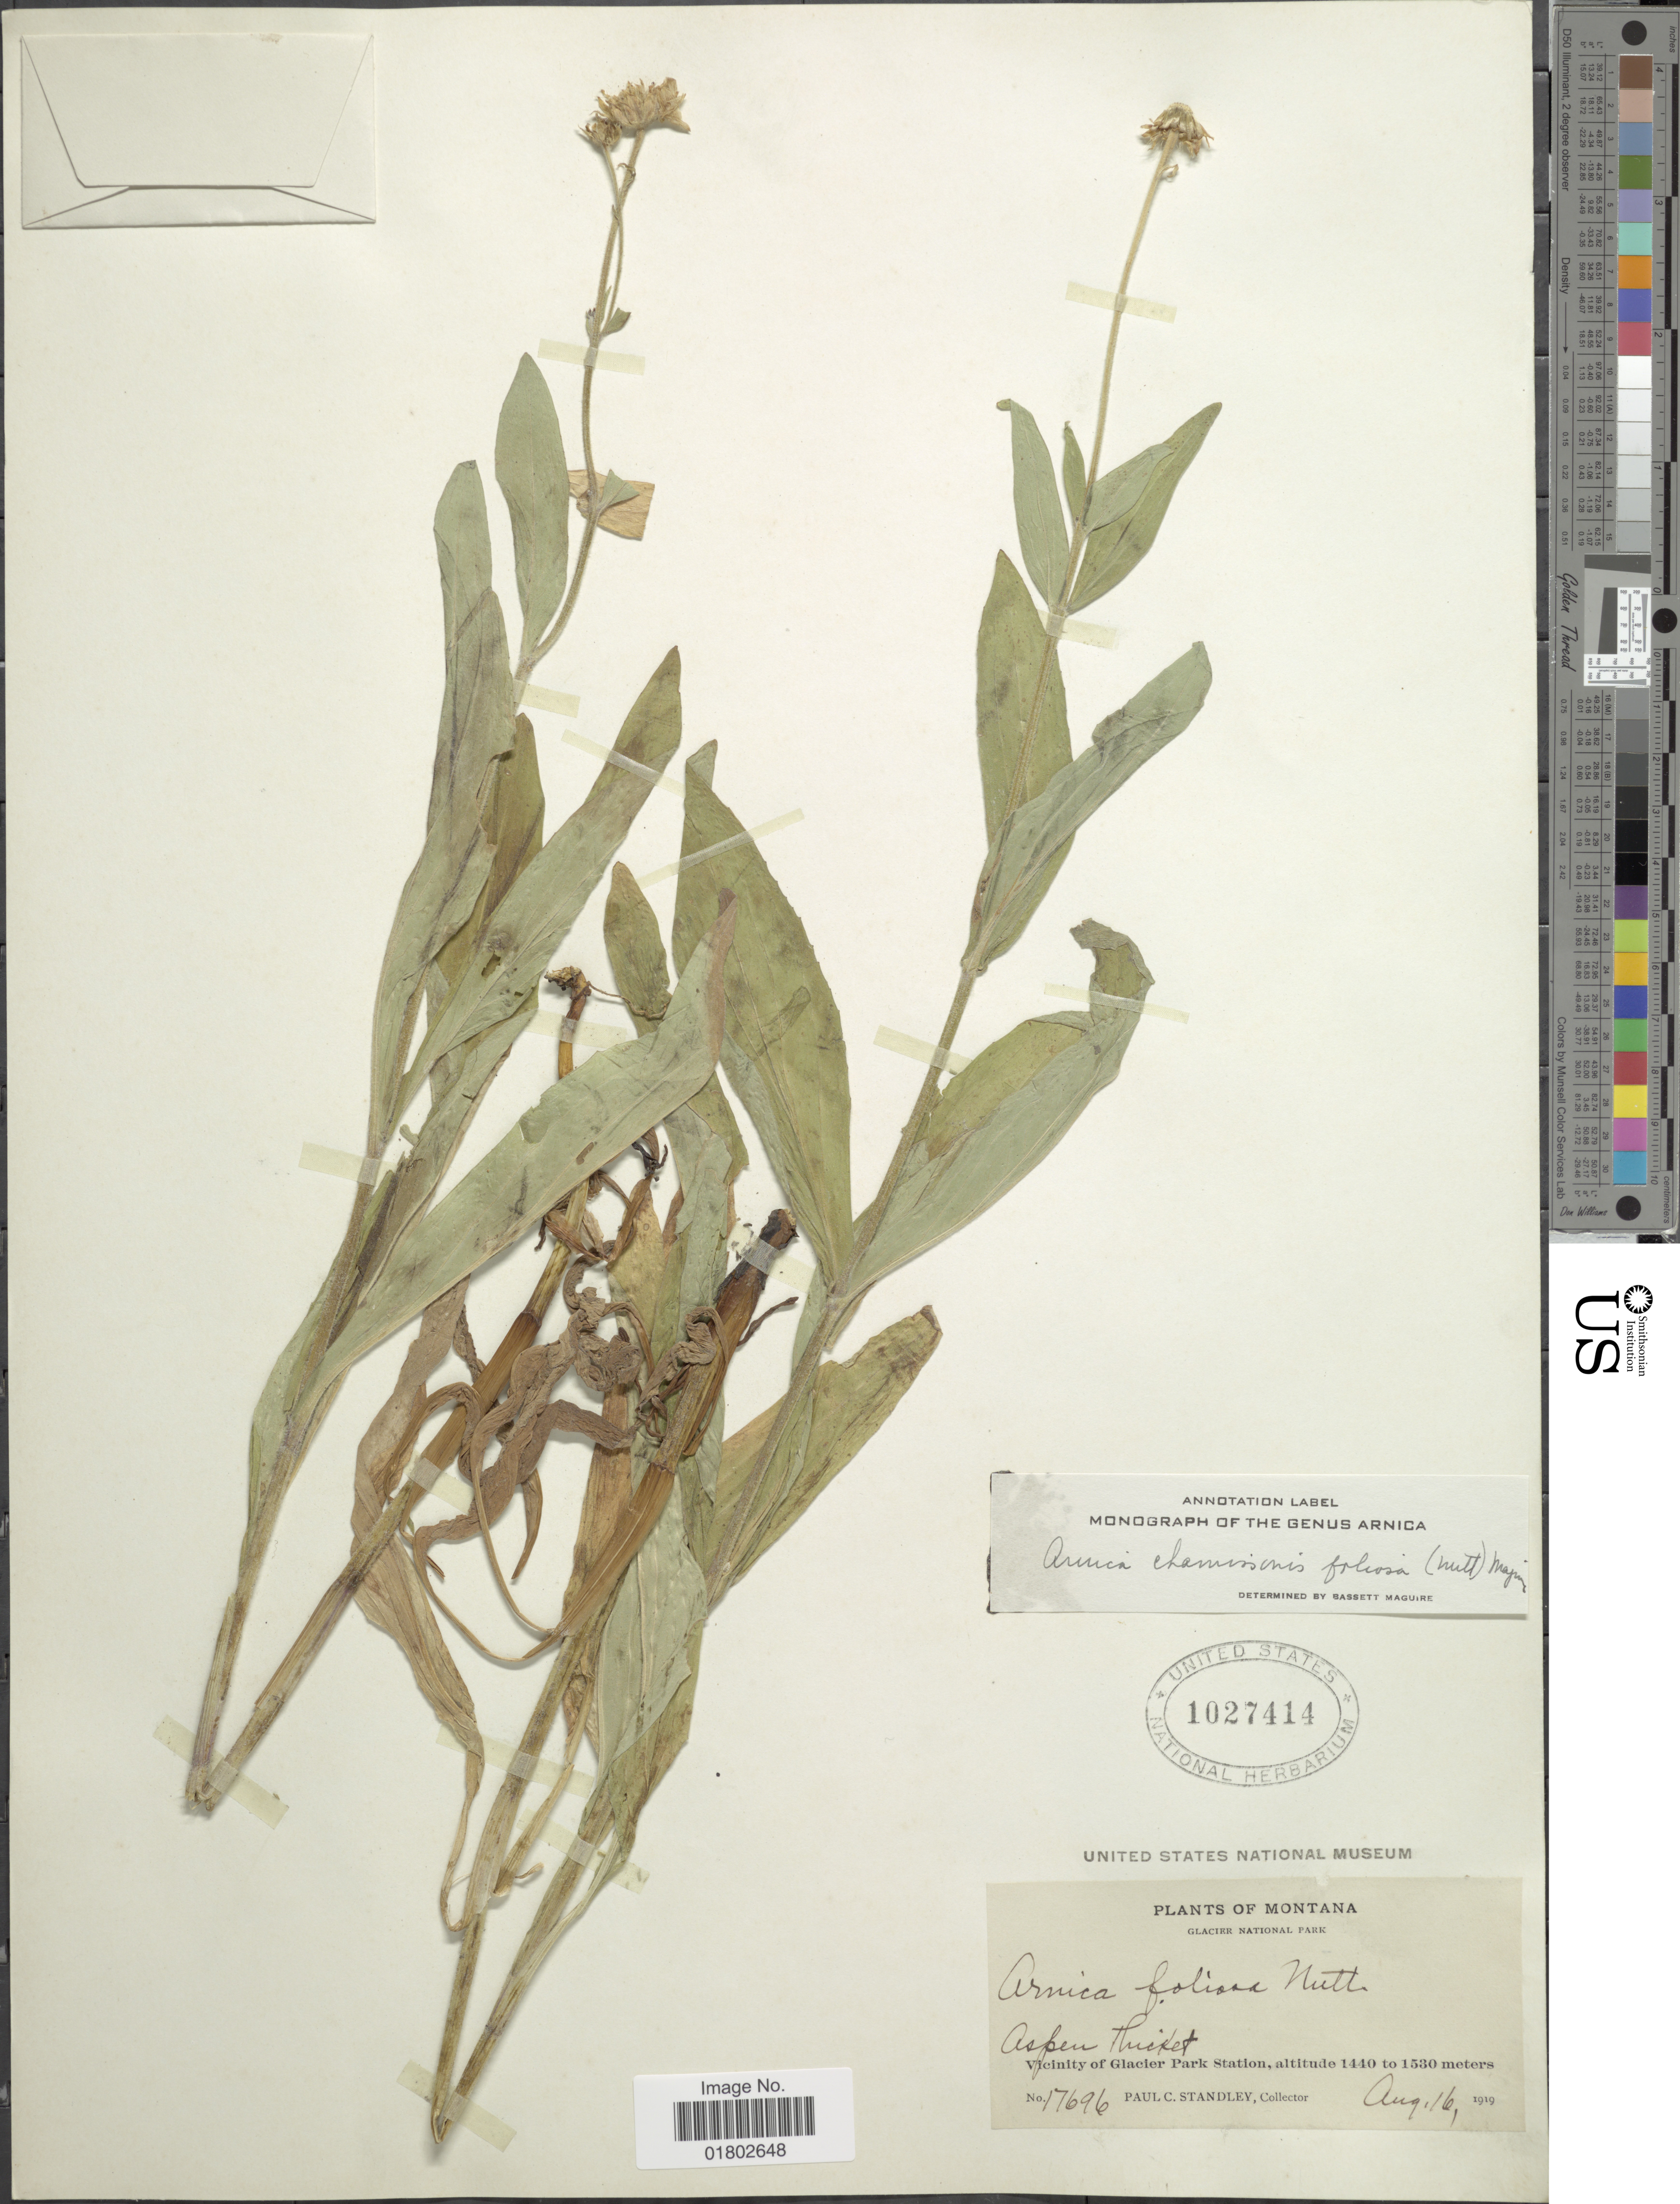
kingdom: Plantae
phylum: Tracheophyta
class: Magnoliopsida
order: Asterales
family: Asteraceae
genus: Arnica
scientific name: Arnica chamissonis subsp. foliosa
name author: (Nutt.) Maguire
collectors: P. C. Standley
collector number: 17696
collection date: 1919-08-16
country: United States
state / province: Montana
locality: Vicinity of Glacier Park Station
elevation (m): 1440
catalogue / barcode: US 1027414